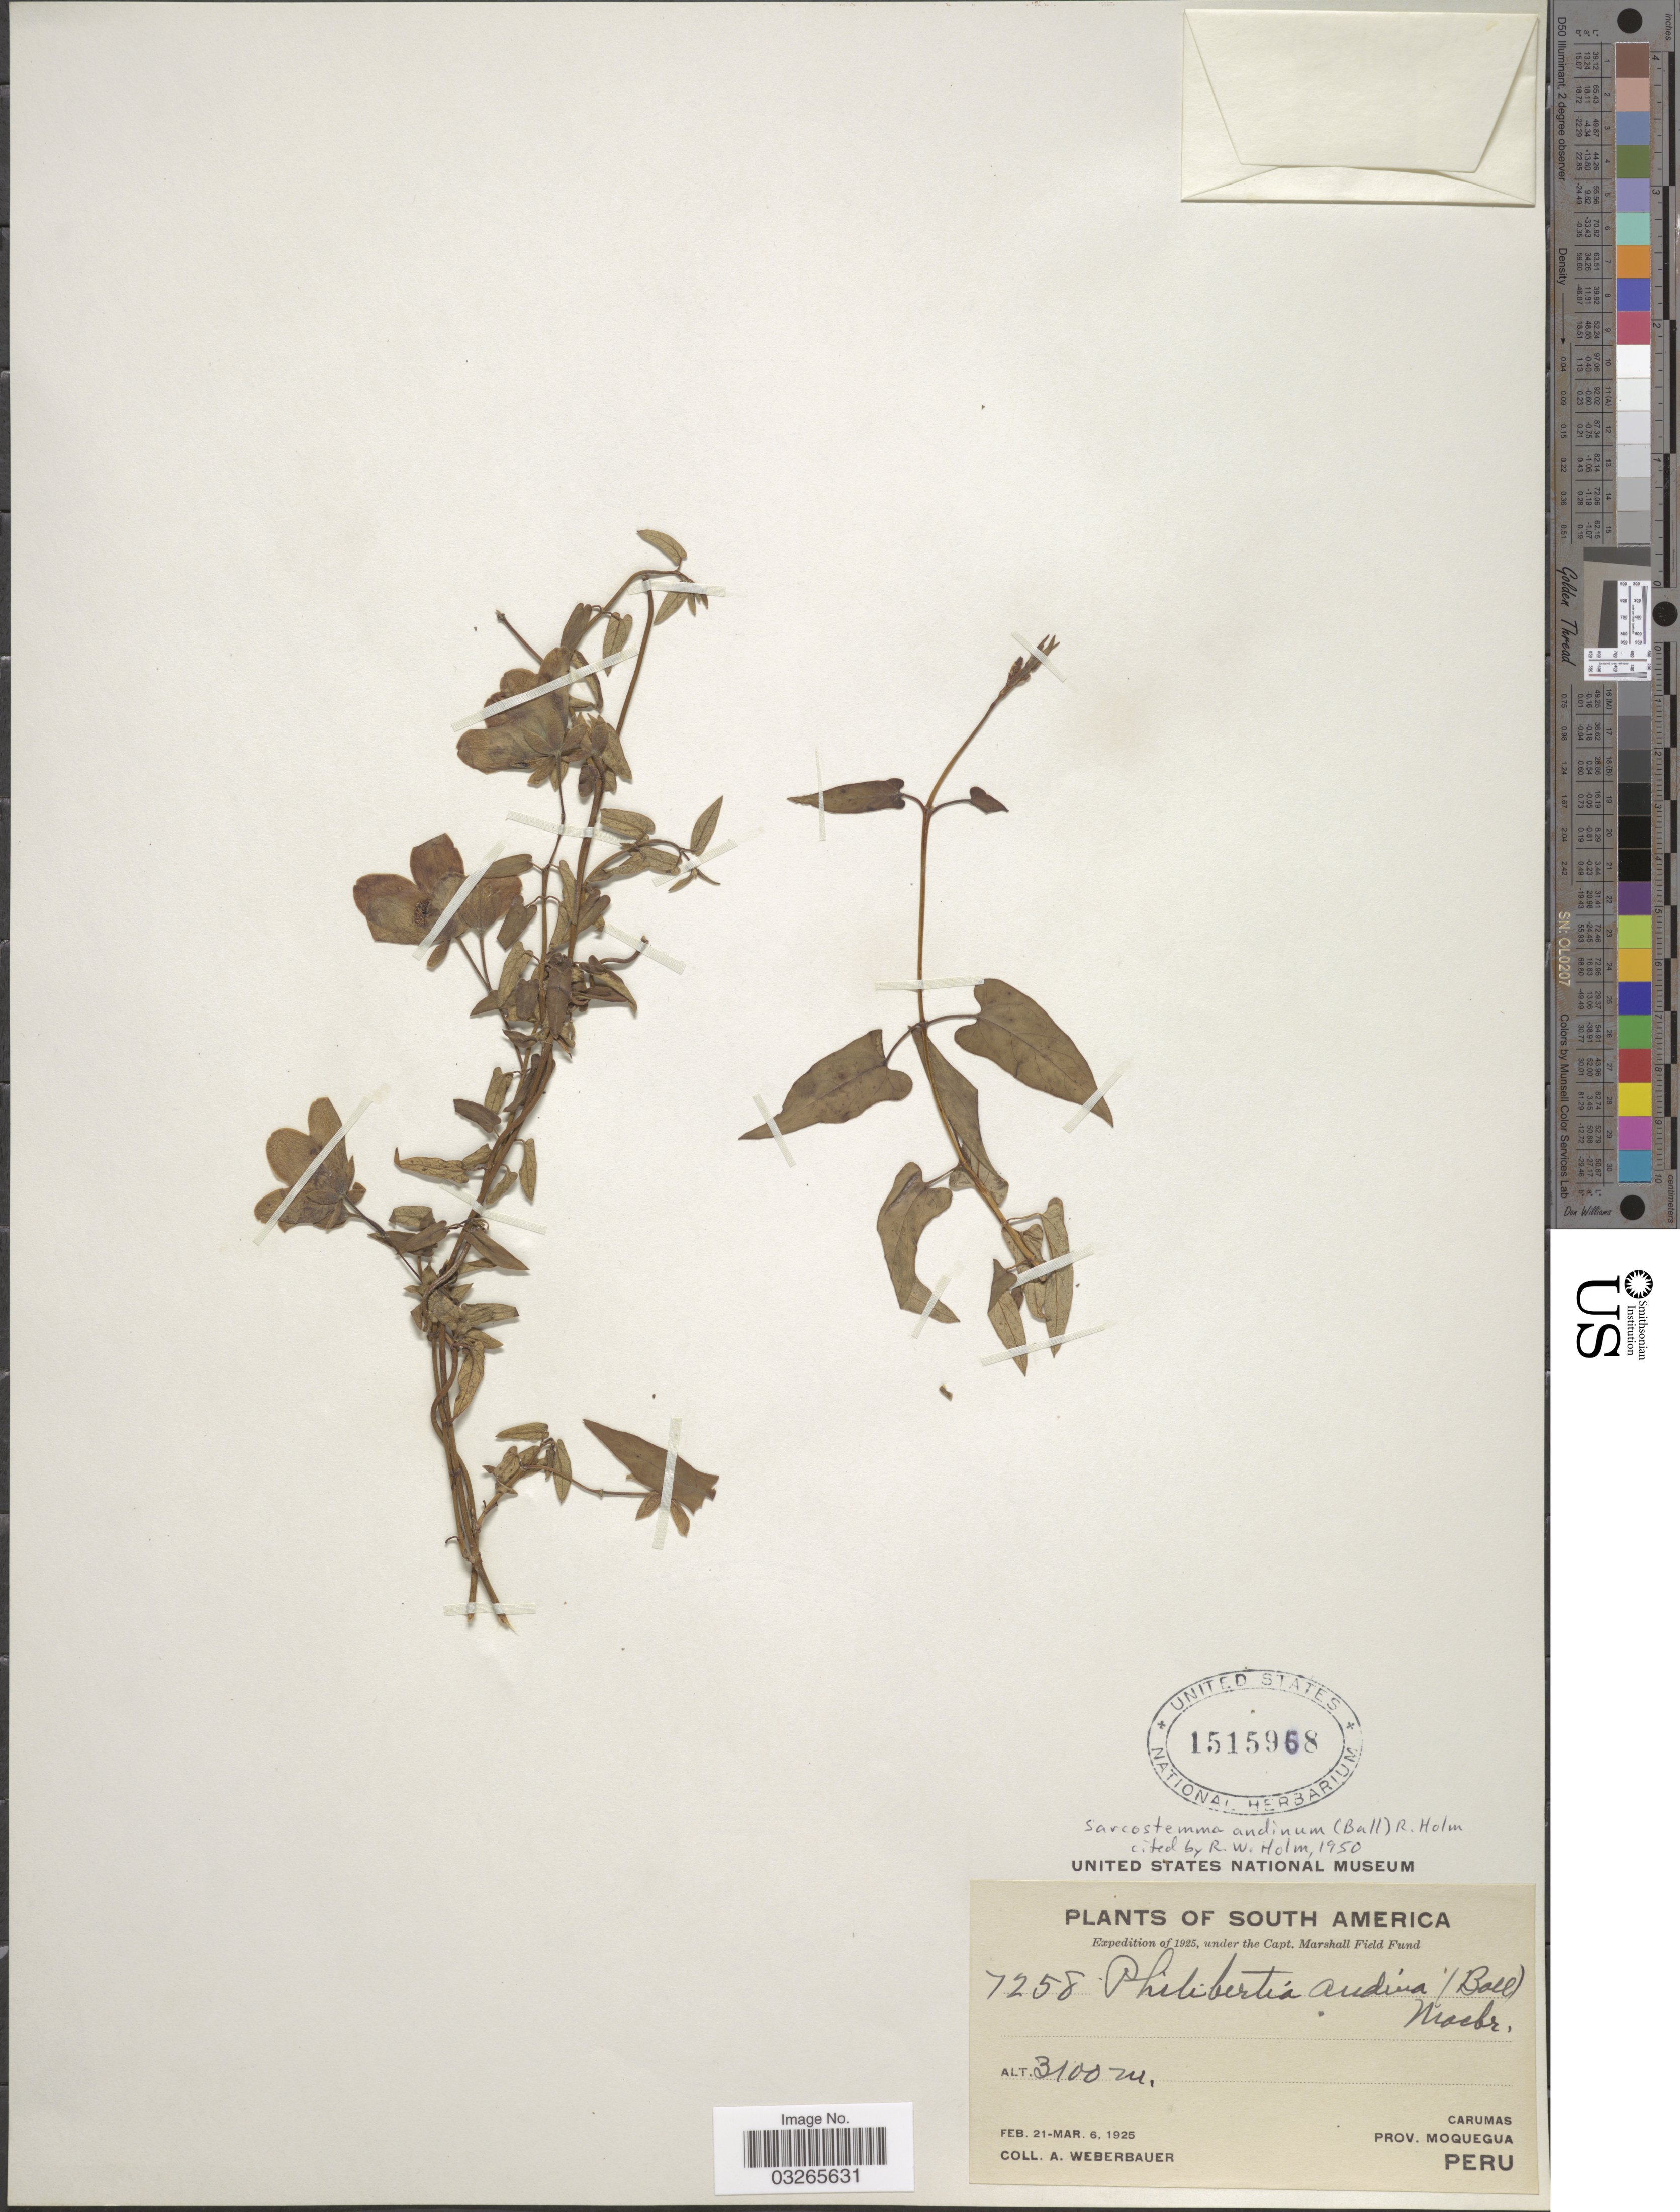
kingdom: Plantae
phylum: Tracheophyta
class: Magnoliopsida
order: Gentianales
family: Apocynaceae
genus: Sarcostemma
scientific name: Sarcostemma andinum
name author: (Ball) R.W. Holm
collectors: A. Weberbauer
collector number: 7258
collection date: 1925-02-21/1925-03-06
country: Peru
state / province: Moquegua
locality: Carumas, Prov. Moquegua.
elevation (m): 3100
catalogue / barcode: US 1515968